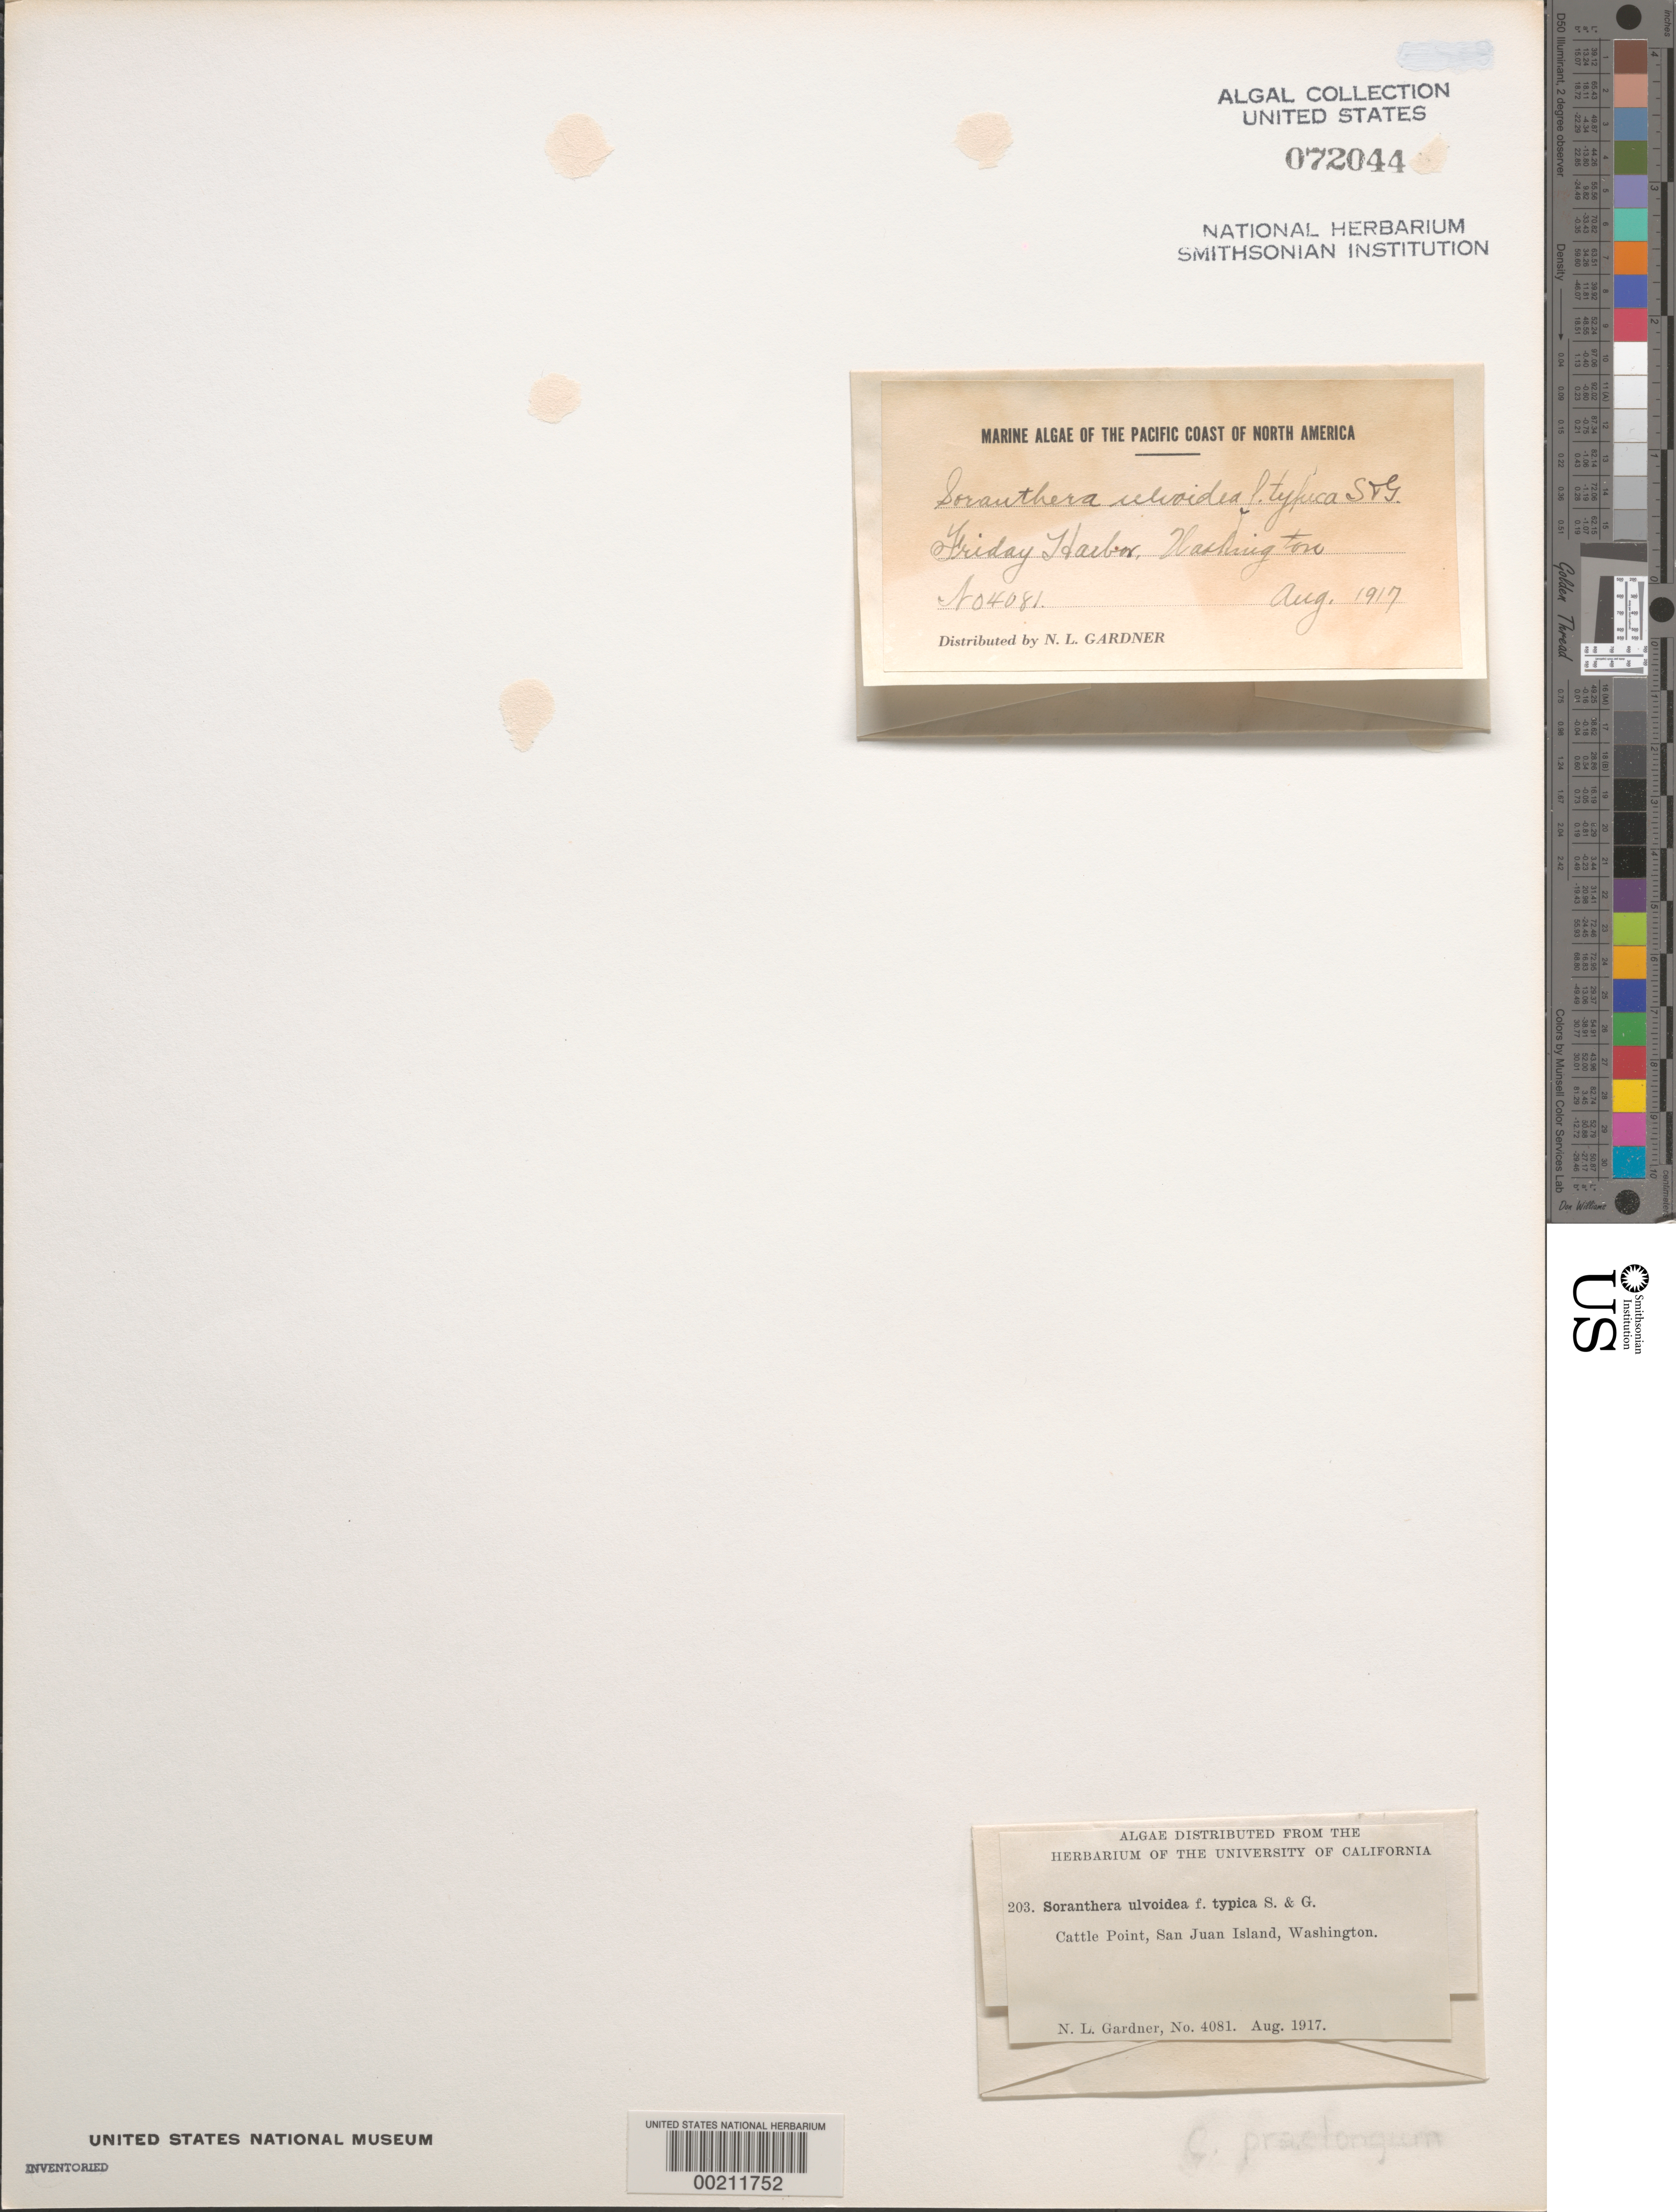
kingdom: Chromista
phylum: Ochrophyta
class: Phaeophyceae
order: Dictyosiphonales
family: Punctariaceae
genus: Soranthera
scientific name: Soranthera ulvoidea f. typica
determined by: Gardner, Nathaniel L.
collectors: N. Gardner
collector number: NLG 4081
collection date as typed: Aug 1917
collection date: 1917-08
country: United States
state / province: Washington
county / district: San Juan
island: San Juan Island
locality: Cattle Point, Friday Harbor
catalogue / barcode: US 72044